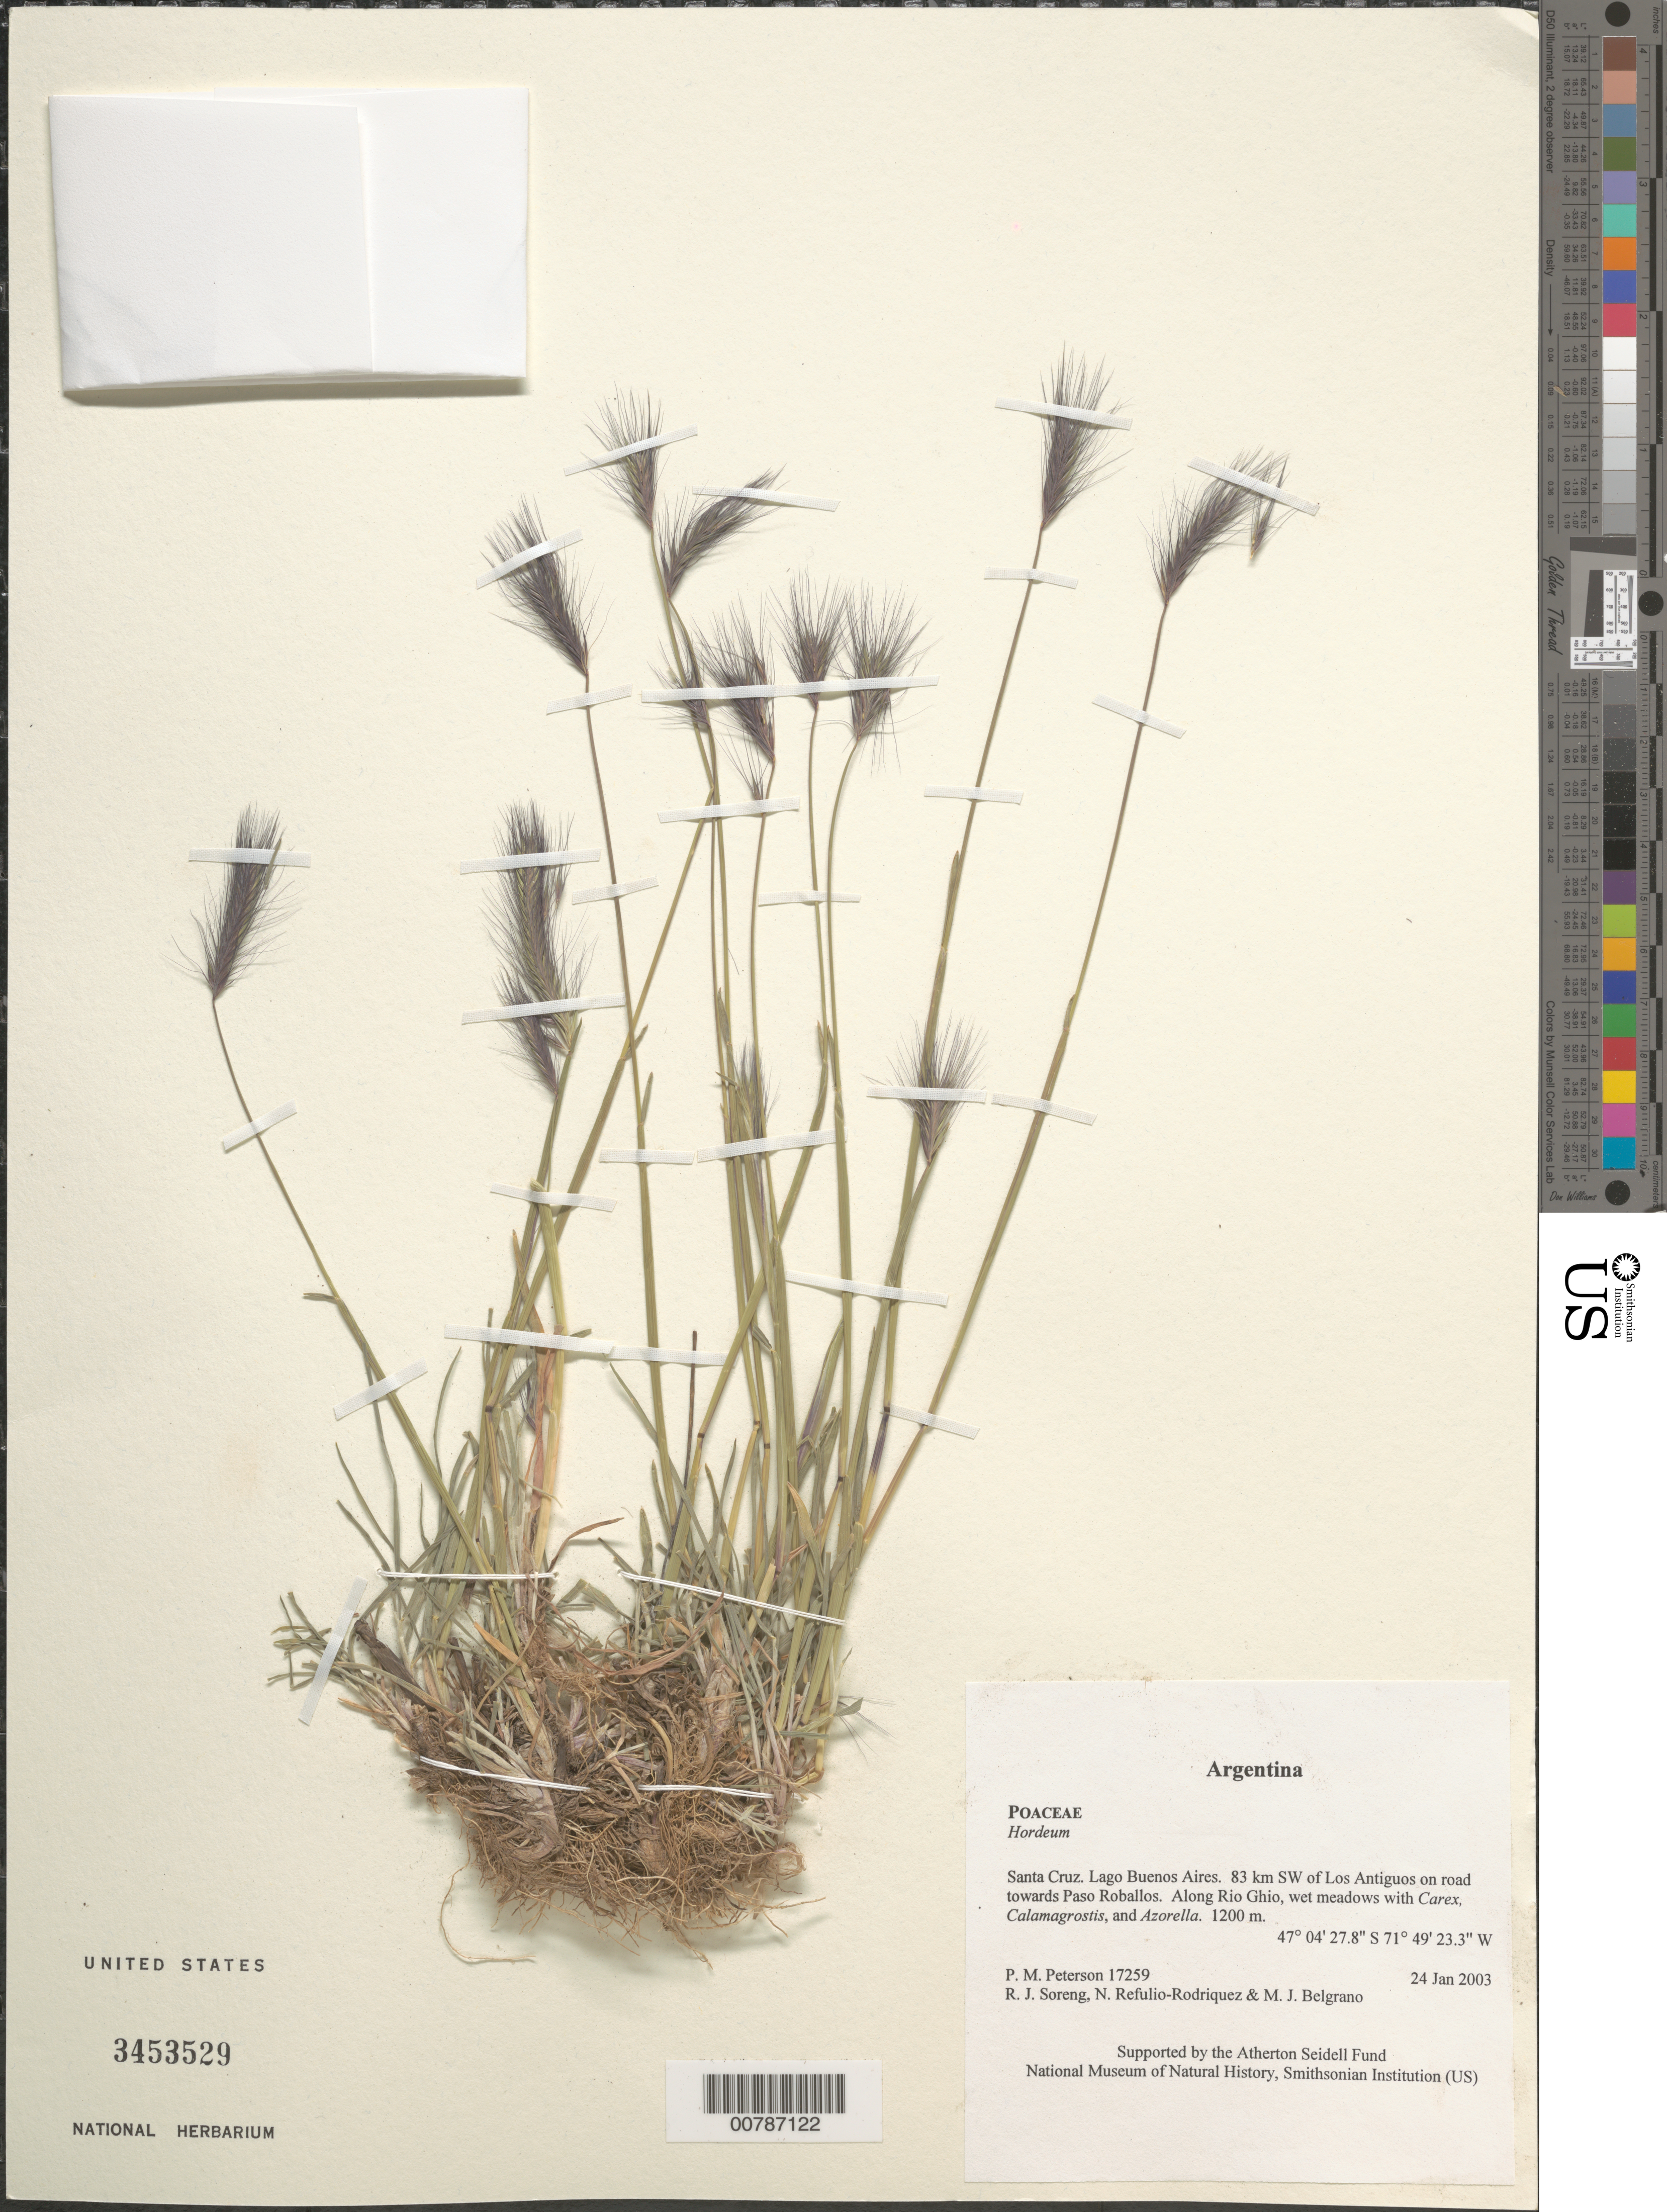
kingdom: Plantae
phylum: Tracheophyta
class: Liliopsida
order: Poales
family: Poaceae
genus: Hordeum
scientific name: Hordeum sp.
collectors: P. M. Peterson, R. J. Soreng, N. Refulio-Rodríguez & M. Belgrano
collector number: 17259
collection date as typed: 24 Jan 2003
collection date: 2003-01-24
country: Argentina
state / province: Santa Cruz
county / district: Lago Buenos Aires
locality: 83 km SW of Los Antiguos on road towards Paso Roballos. Along Rio Ghio, wet meadows with Carex, Calamagrostis, and Azorella.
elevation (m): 1200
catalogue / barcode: US 3453529